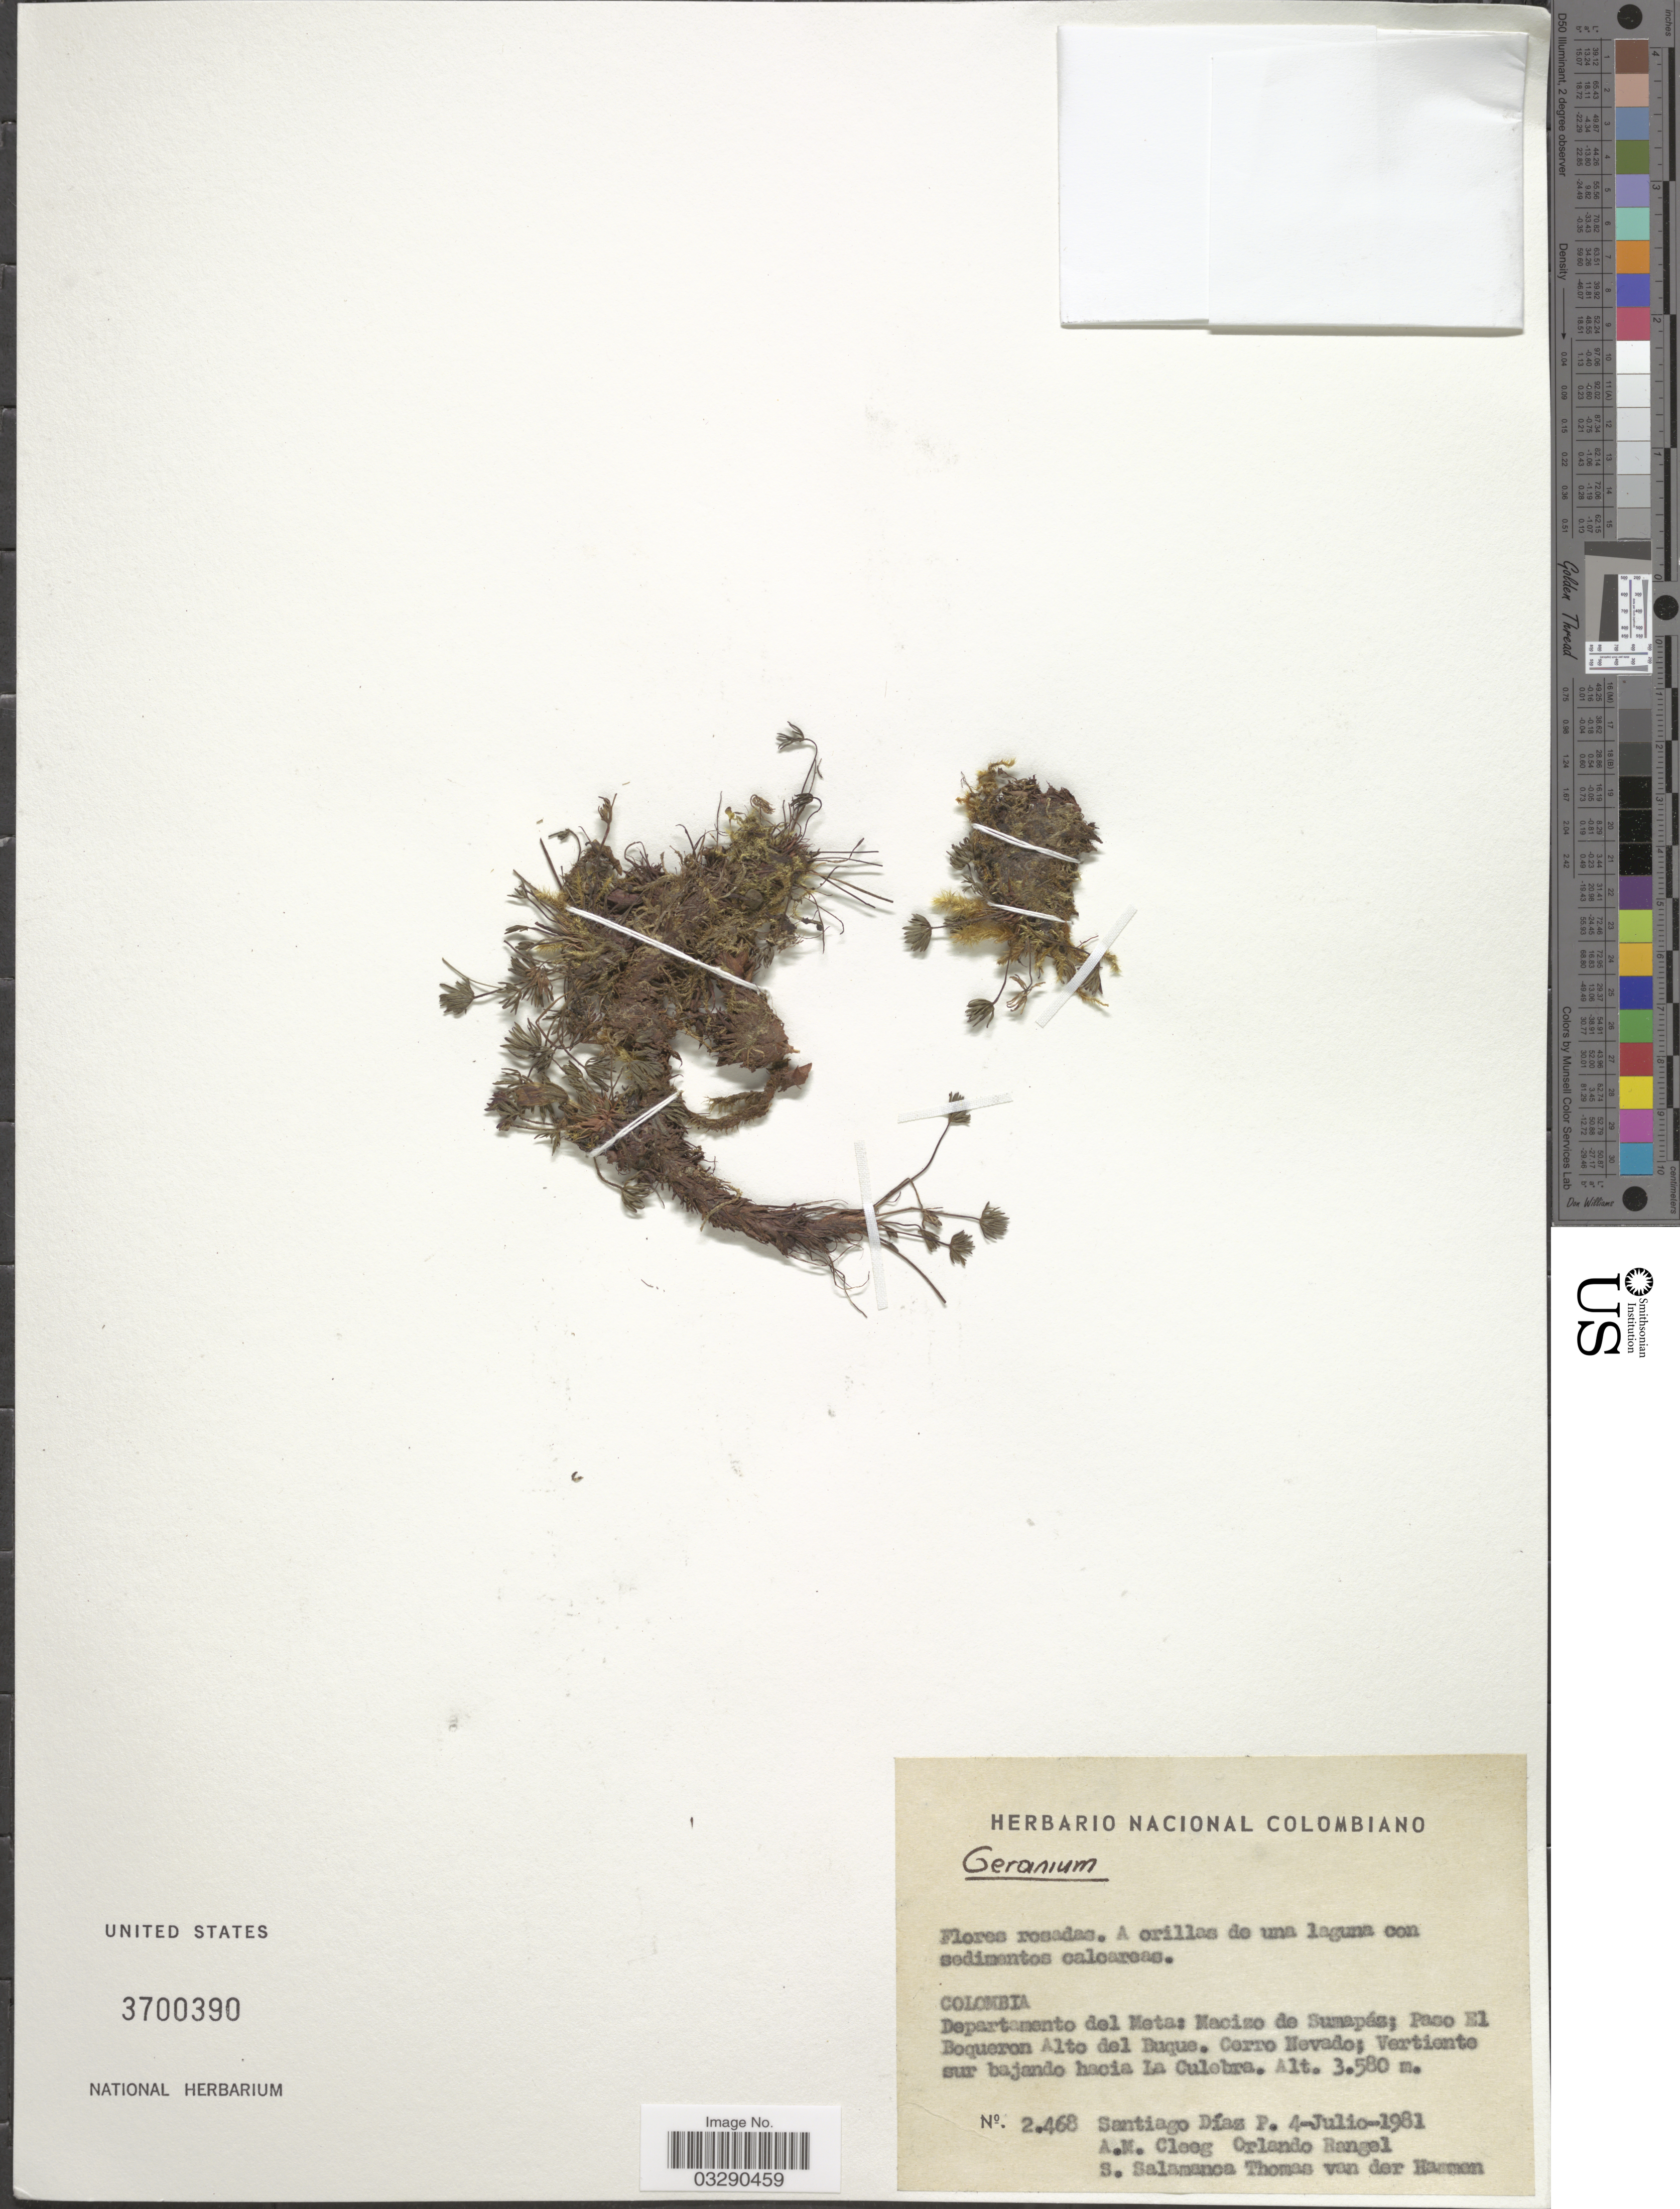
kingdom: Plantae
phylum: Tracheophyta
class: Magnoliopsida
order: Geraniales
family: Geraniaceae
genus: Geranium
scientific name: Geranium sp.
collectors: S. Diaz P., A. Cleeg, O. Rangel, S. Salamanca & T. Van der Hammen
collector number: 2468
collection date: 1981-07-04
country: Colombia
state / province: Meta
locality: Departamento del Meta: Macizo de Sumapáz; Paso El Boqueron Alto del Buque. Cerro Nevado; Vertiente sur bajando hacia La Culebra.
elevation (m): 3580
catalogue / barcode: US 3700390